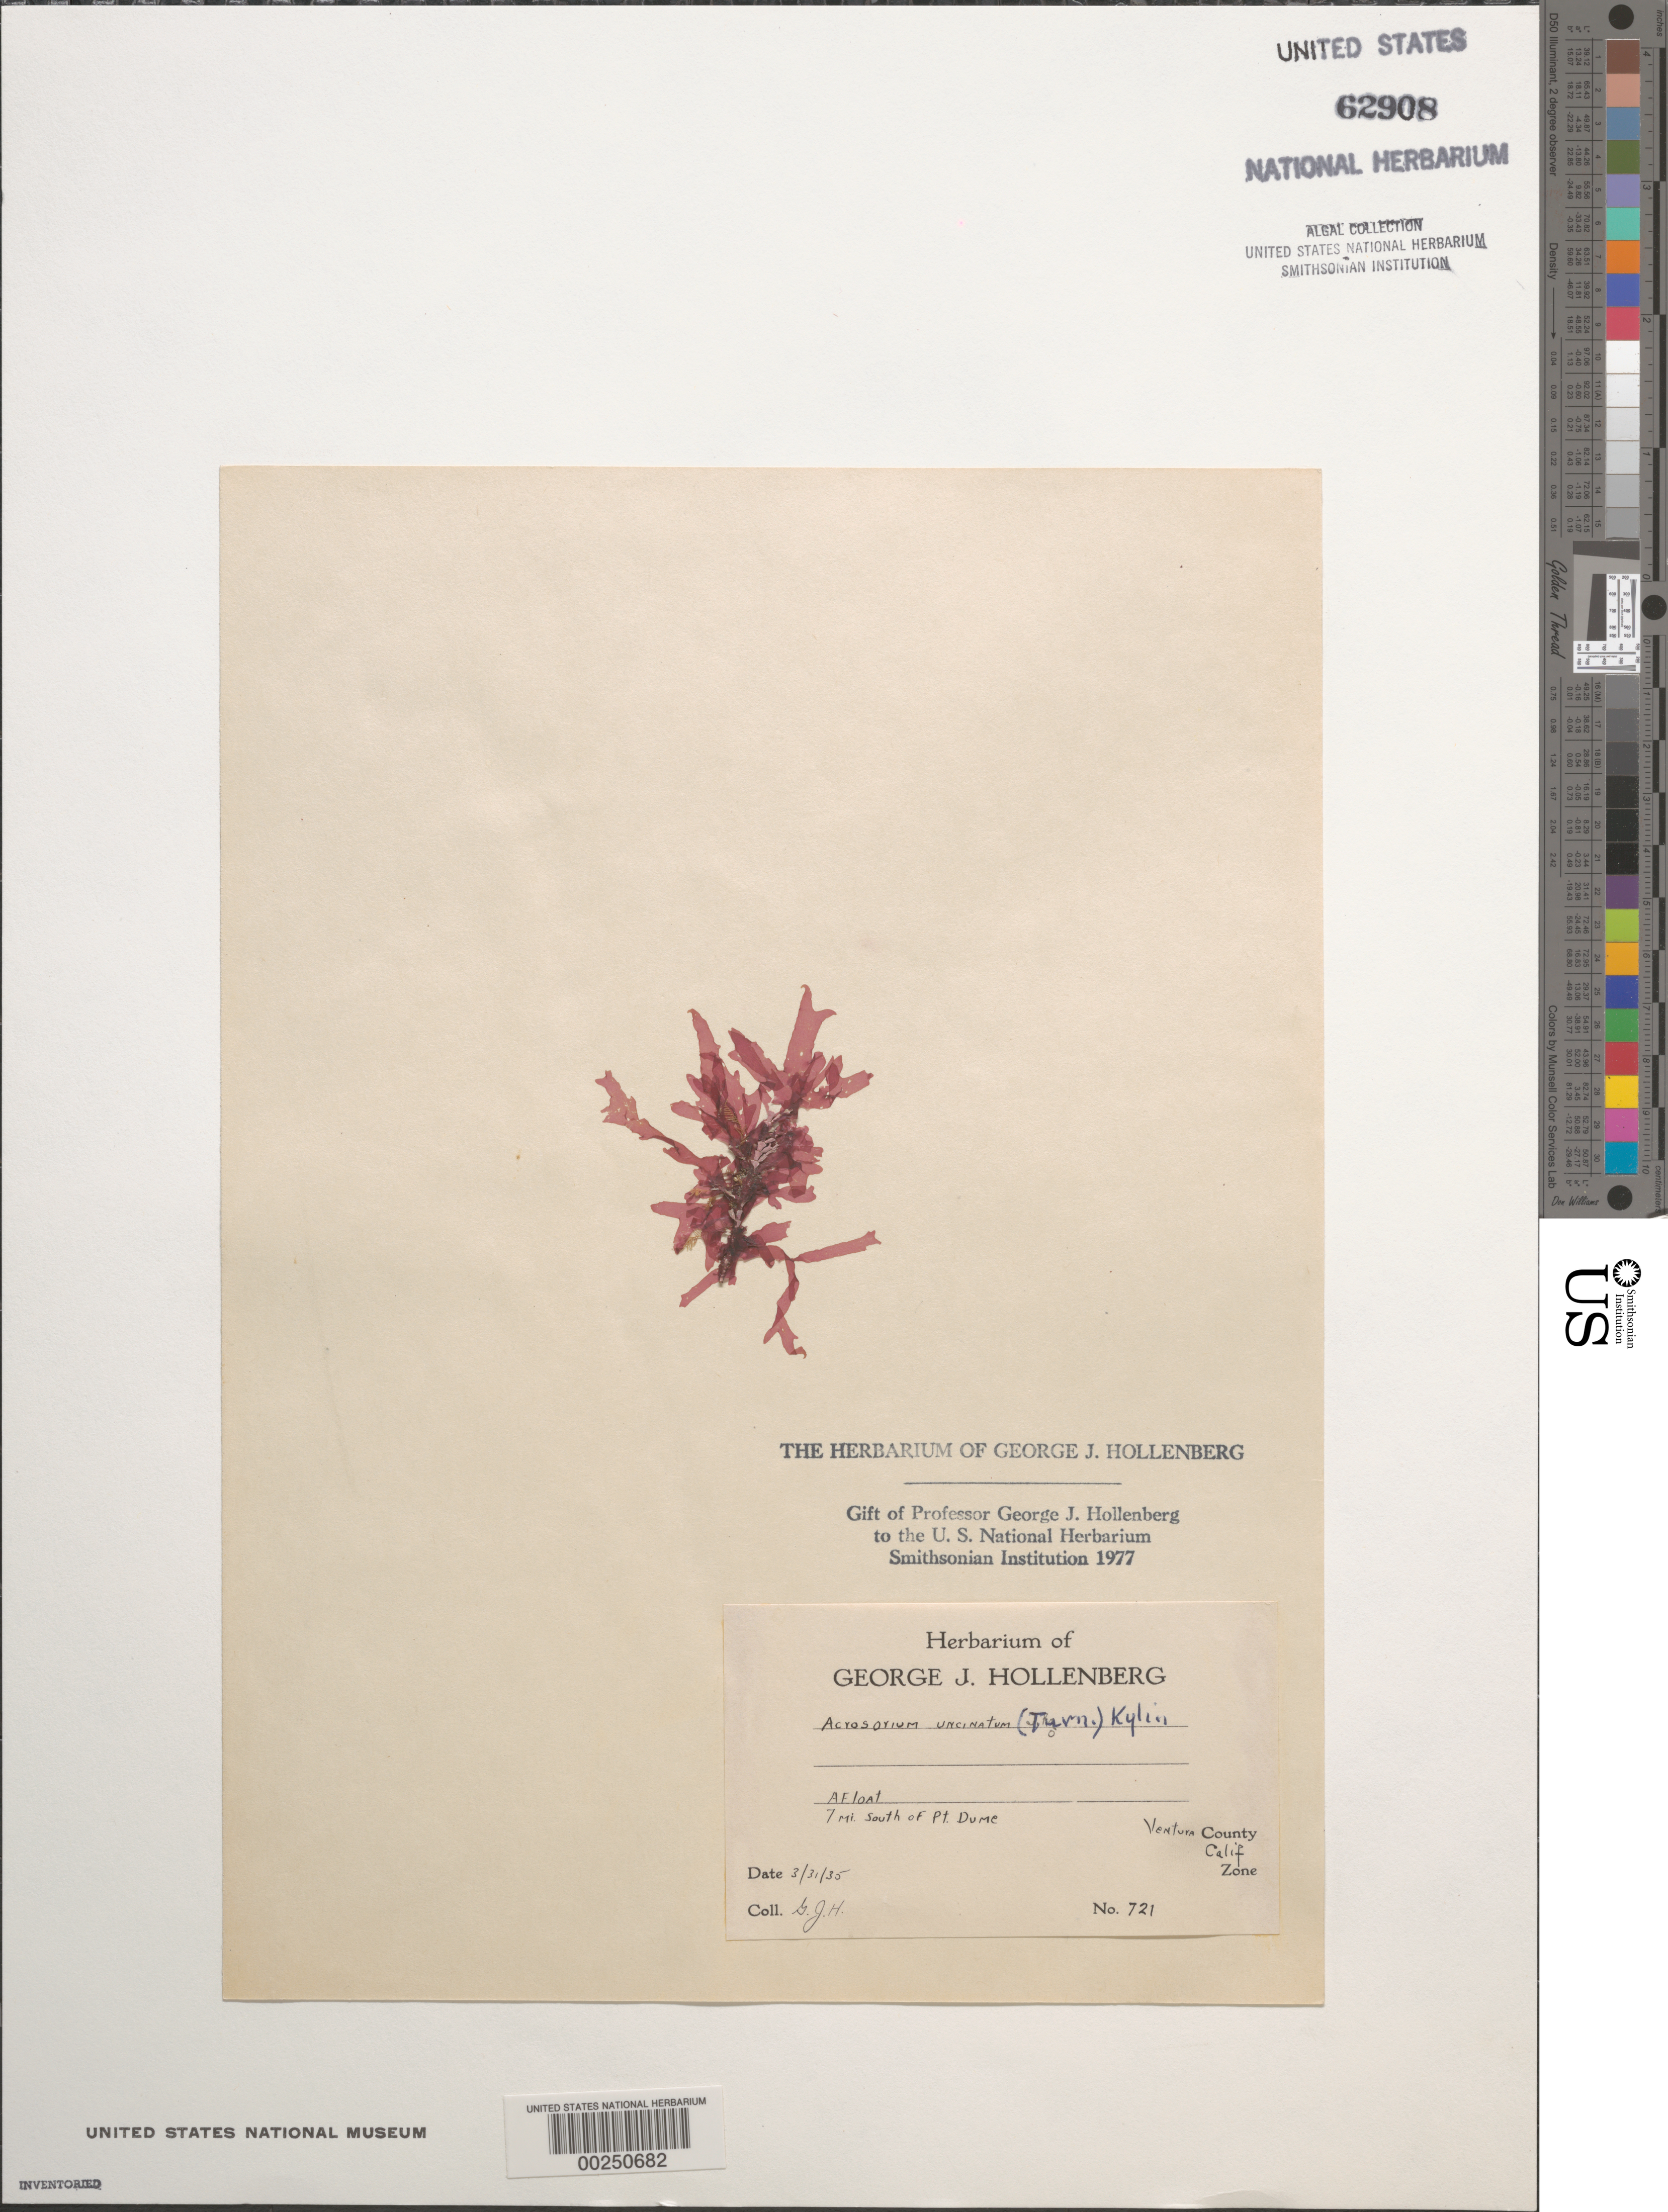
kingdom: Plantae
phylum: Rhodophyta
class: Florideophyceae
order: Ceramiales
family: Delesseriaceae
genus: Cryptopleura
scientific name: Cryptopleura ramosa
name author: (Huds.) L.M. Newton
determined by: Algae name updating Project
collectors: G. Hollenberg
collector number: GJH 721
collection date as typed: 31 Mar 1935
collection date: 1935-03-31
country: United States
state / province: California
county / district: Ventura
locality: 7 miles south of Point Dume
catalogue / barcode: US 62908